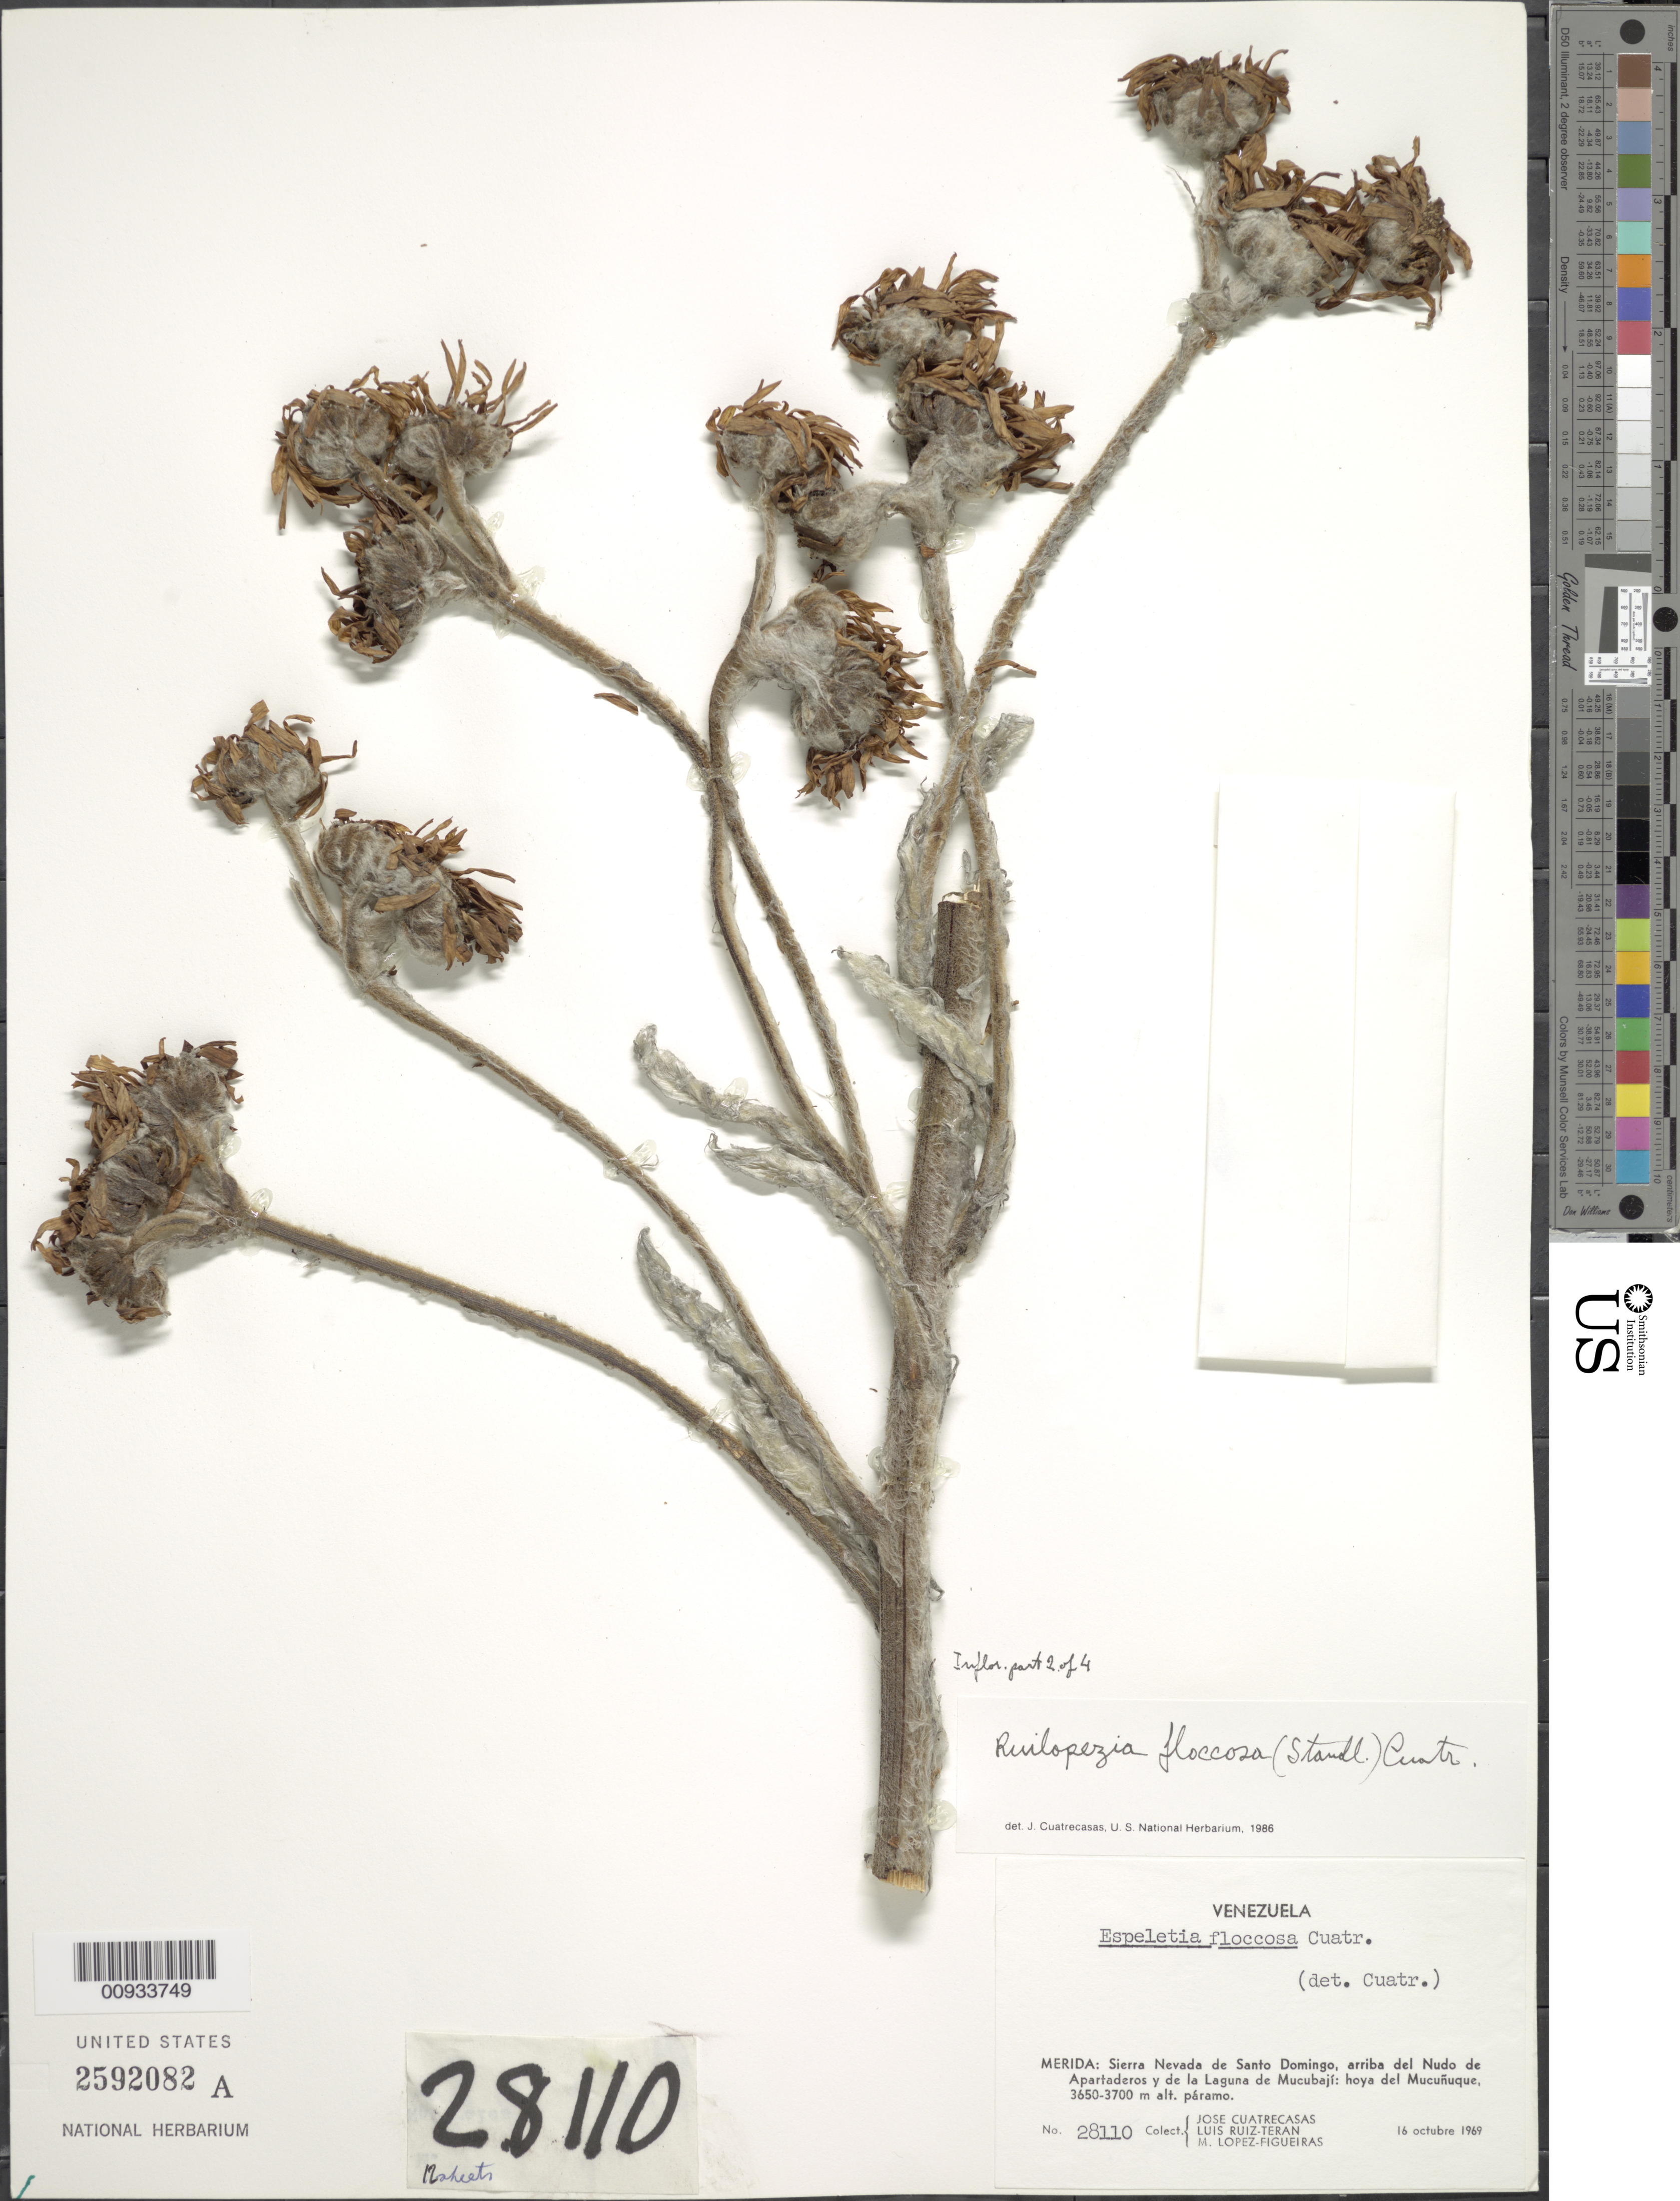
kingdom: Plantae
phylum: Tracheophyta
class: Magnoliopsida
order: Asterales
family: Asteraceae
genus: Ruilopezia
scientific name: Ruilopezia floccosa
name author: (Standl.) Cuatrec.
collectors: J. Cuatrecasas, L. Teran & M. López Figueiras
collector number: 28110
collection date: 1969-10-16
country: Venezuela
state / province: Mérida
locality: Sierra Nevada de la sSanto Domingo, arriba del Nudo de Apartaderos y de la Laguna de Mucubaji, Hoya del Mucunuque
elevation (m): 3650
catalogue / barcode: US 2592082A